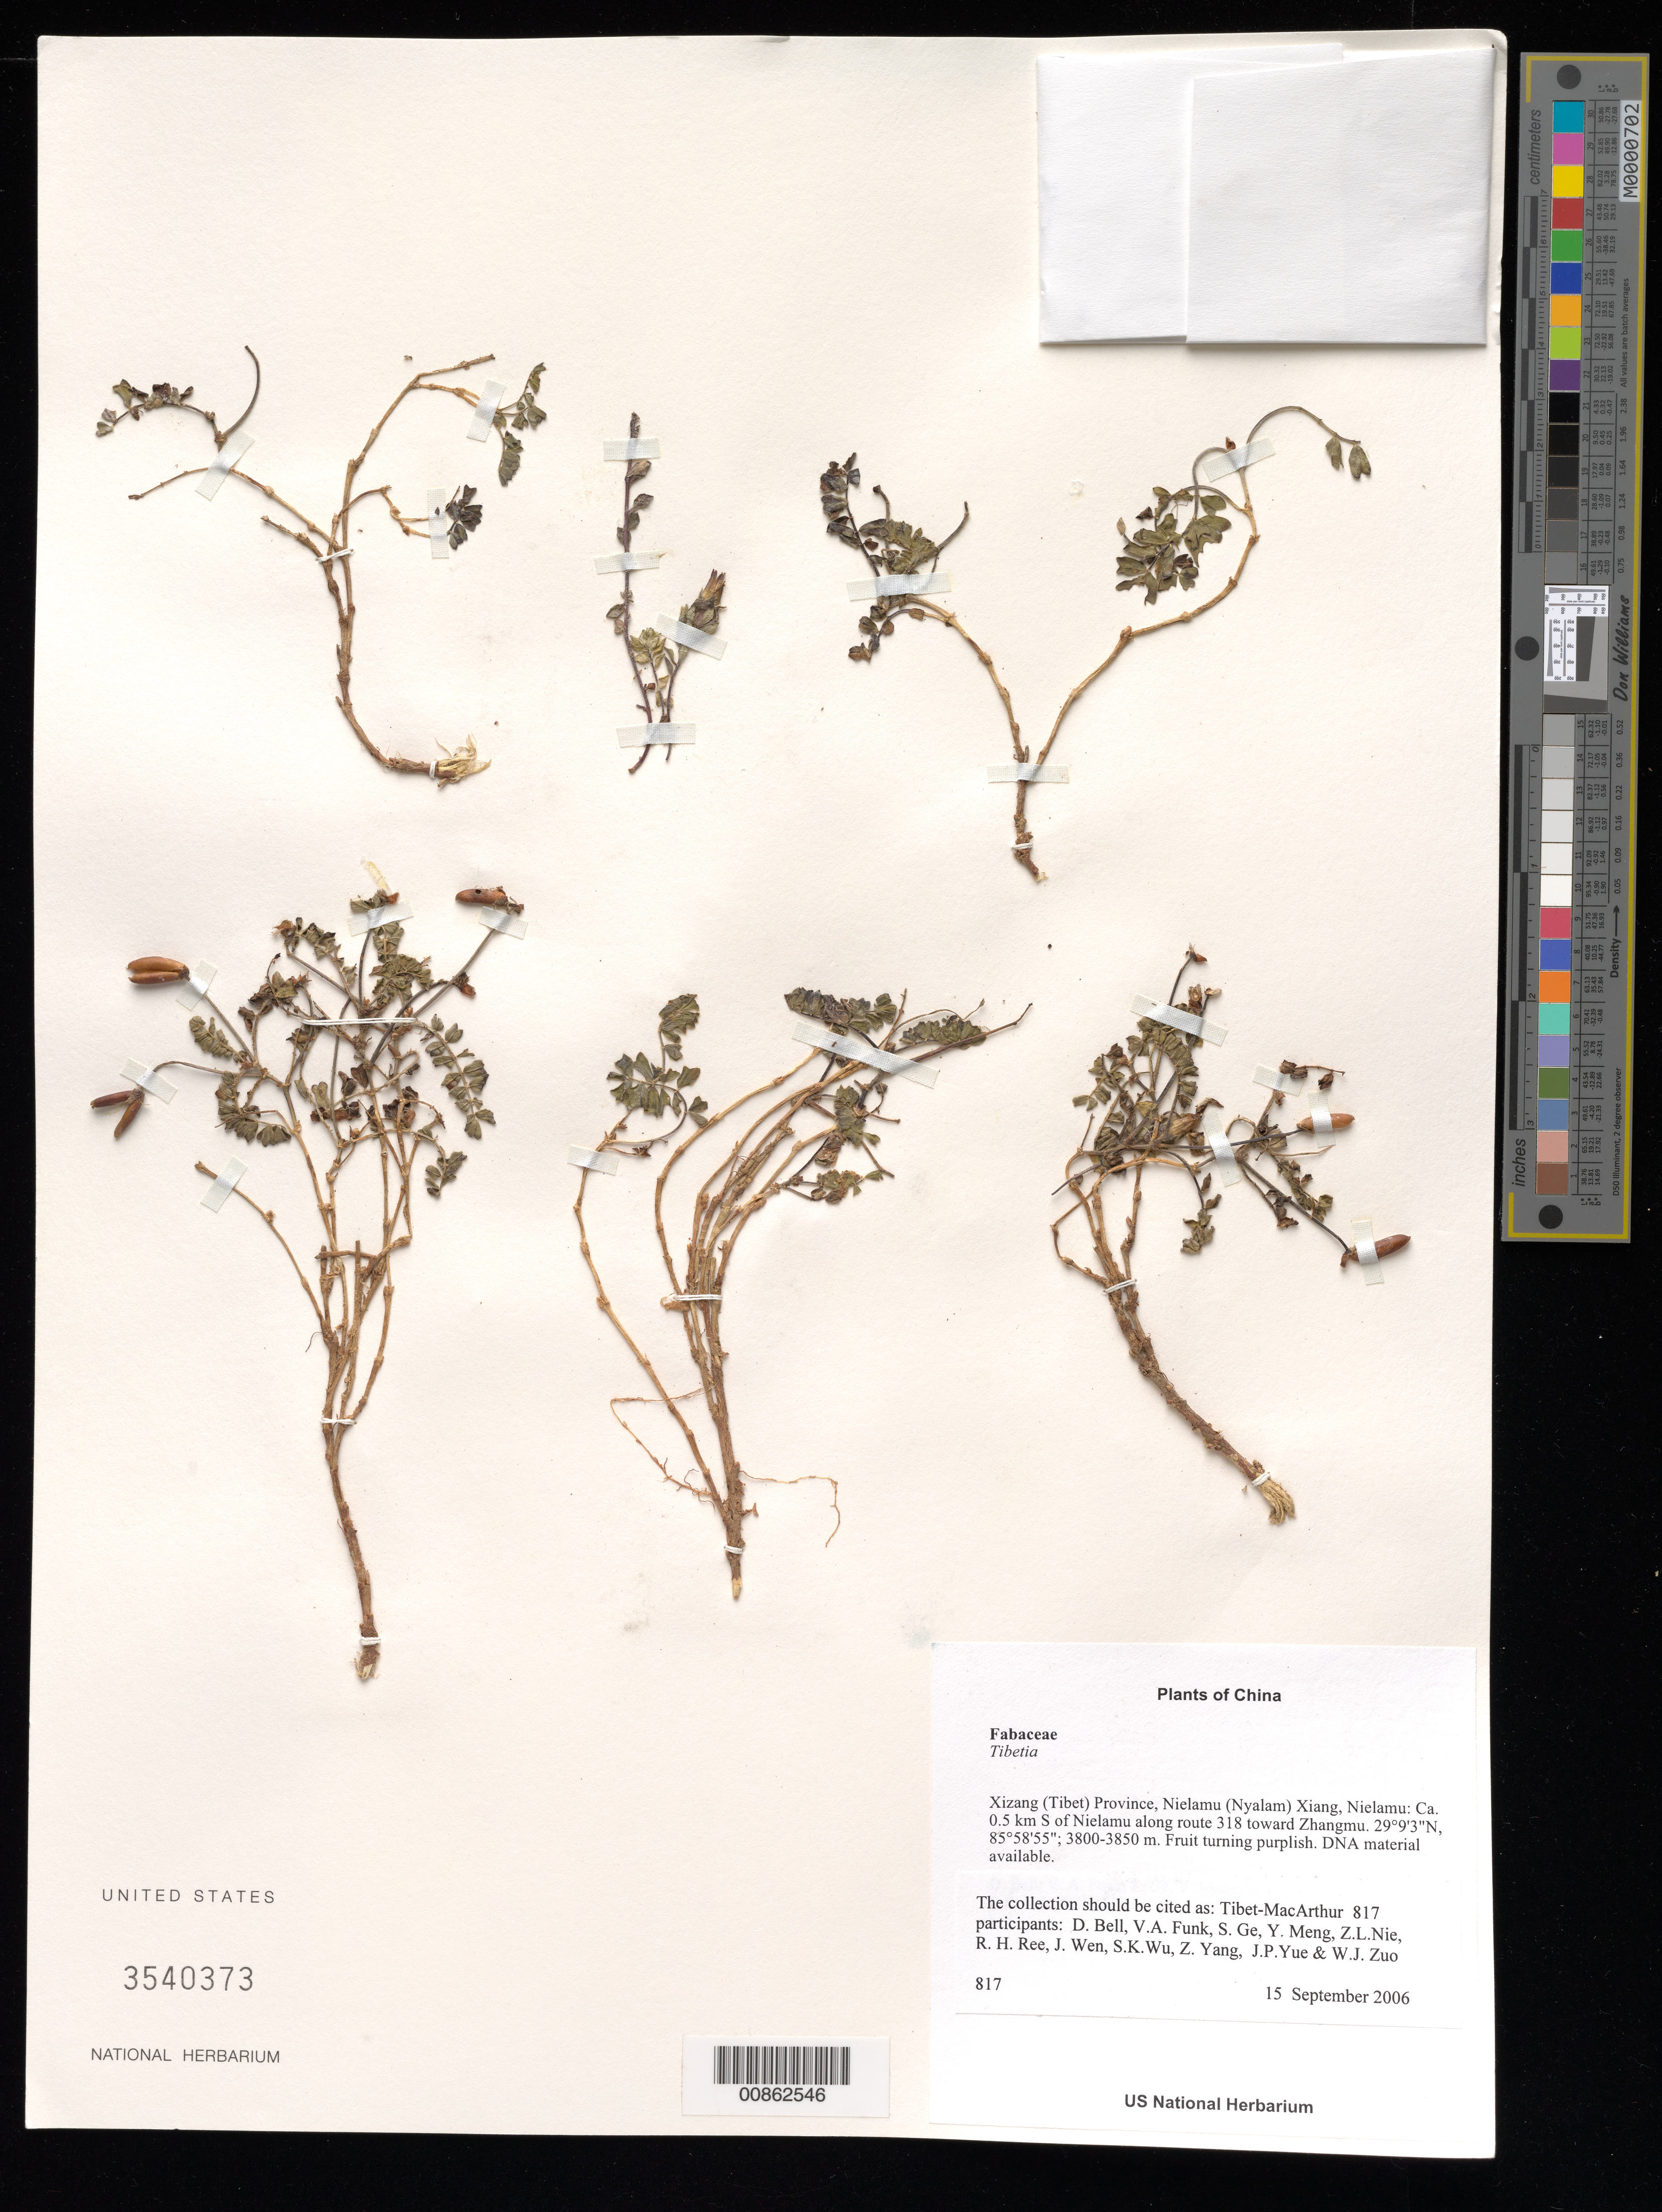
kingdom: Plantae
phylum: Tracheophyta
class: Magnoliopsida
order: Fabales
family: Fabaceae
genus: Tibetia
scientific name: Tibetia sp.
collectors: Tibet-MacArthur, D. A. Bell, V. Funk, S. Ge, Y. Meng, Z. Nie, R. Ree, J. Wen, J. Yue & W. Zuo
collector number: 817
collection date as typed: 15 Sep 2006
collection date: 2006-09-15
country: China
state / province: Xizang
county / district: Gyirong Xian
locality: Nielamu. Ca. 0.5 km S of Nielamu along route 318 toward Zhangmu.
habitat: Dry sparsely vegetated slope with occasional small shrubs, primarily Berberis and Rosa.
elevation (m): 3800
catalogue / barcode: US 3540373